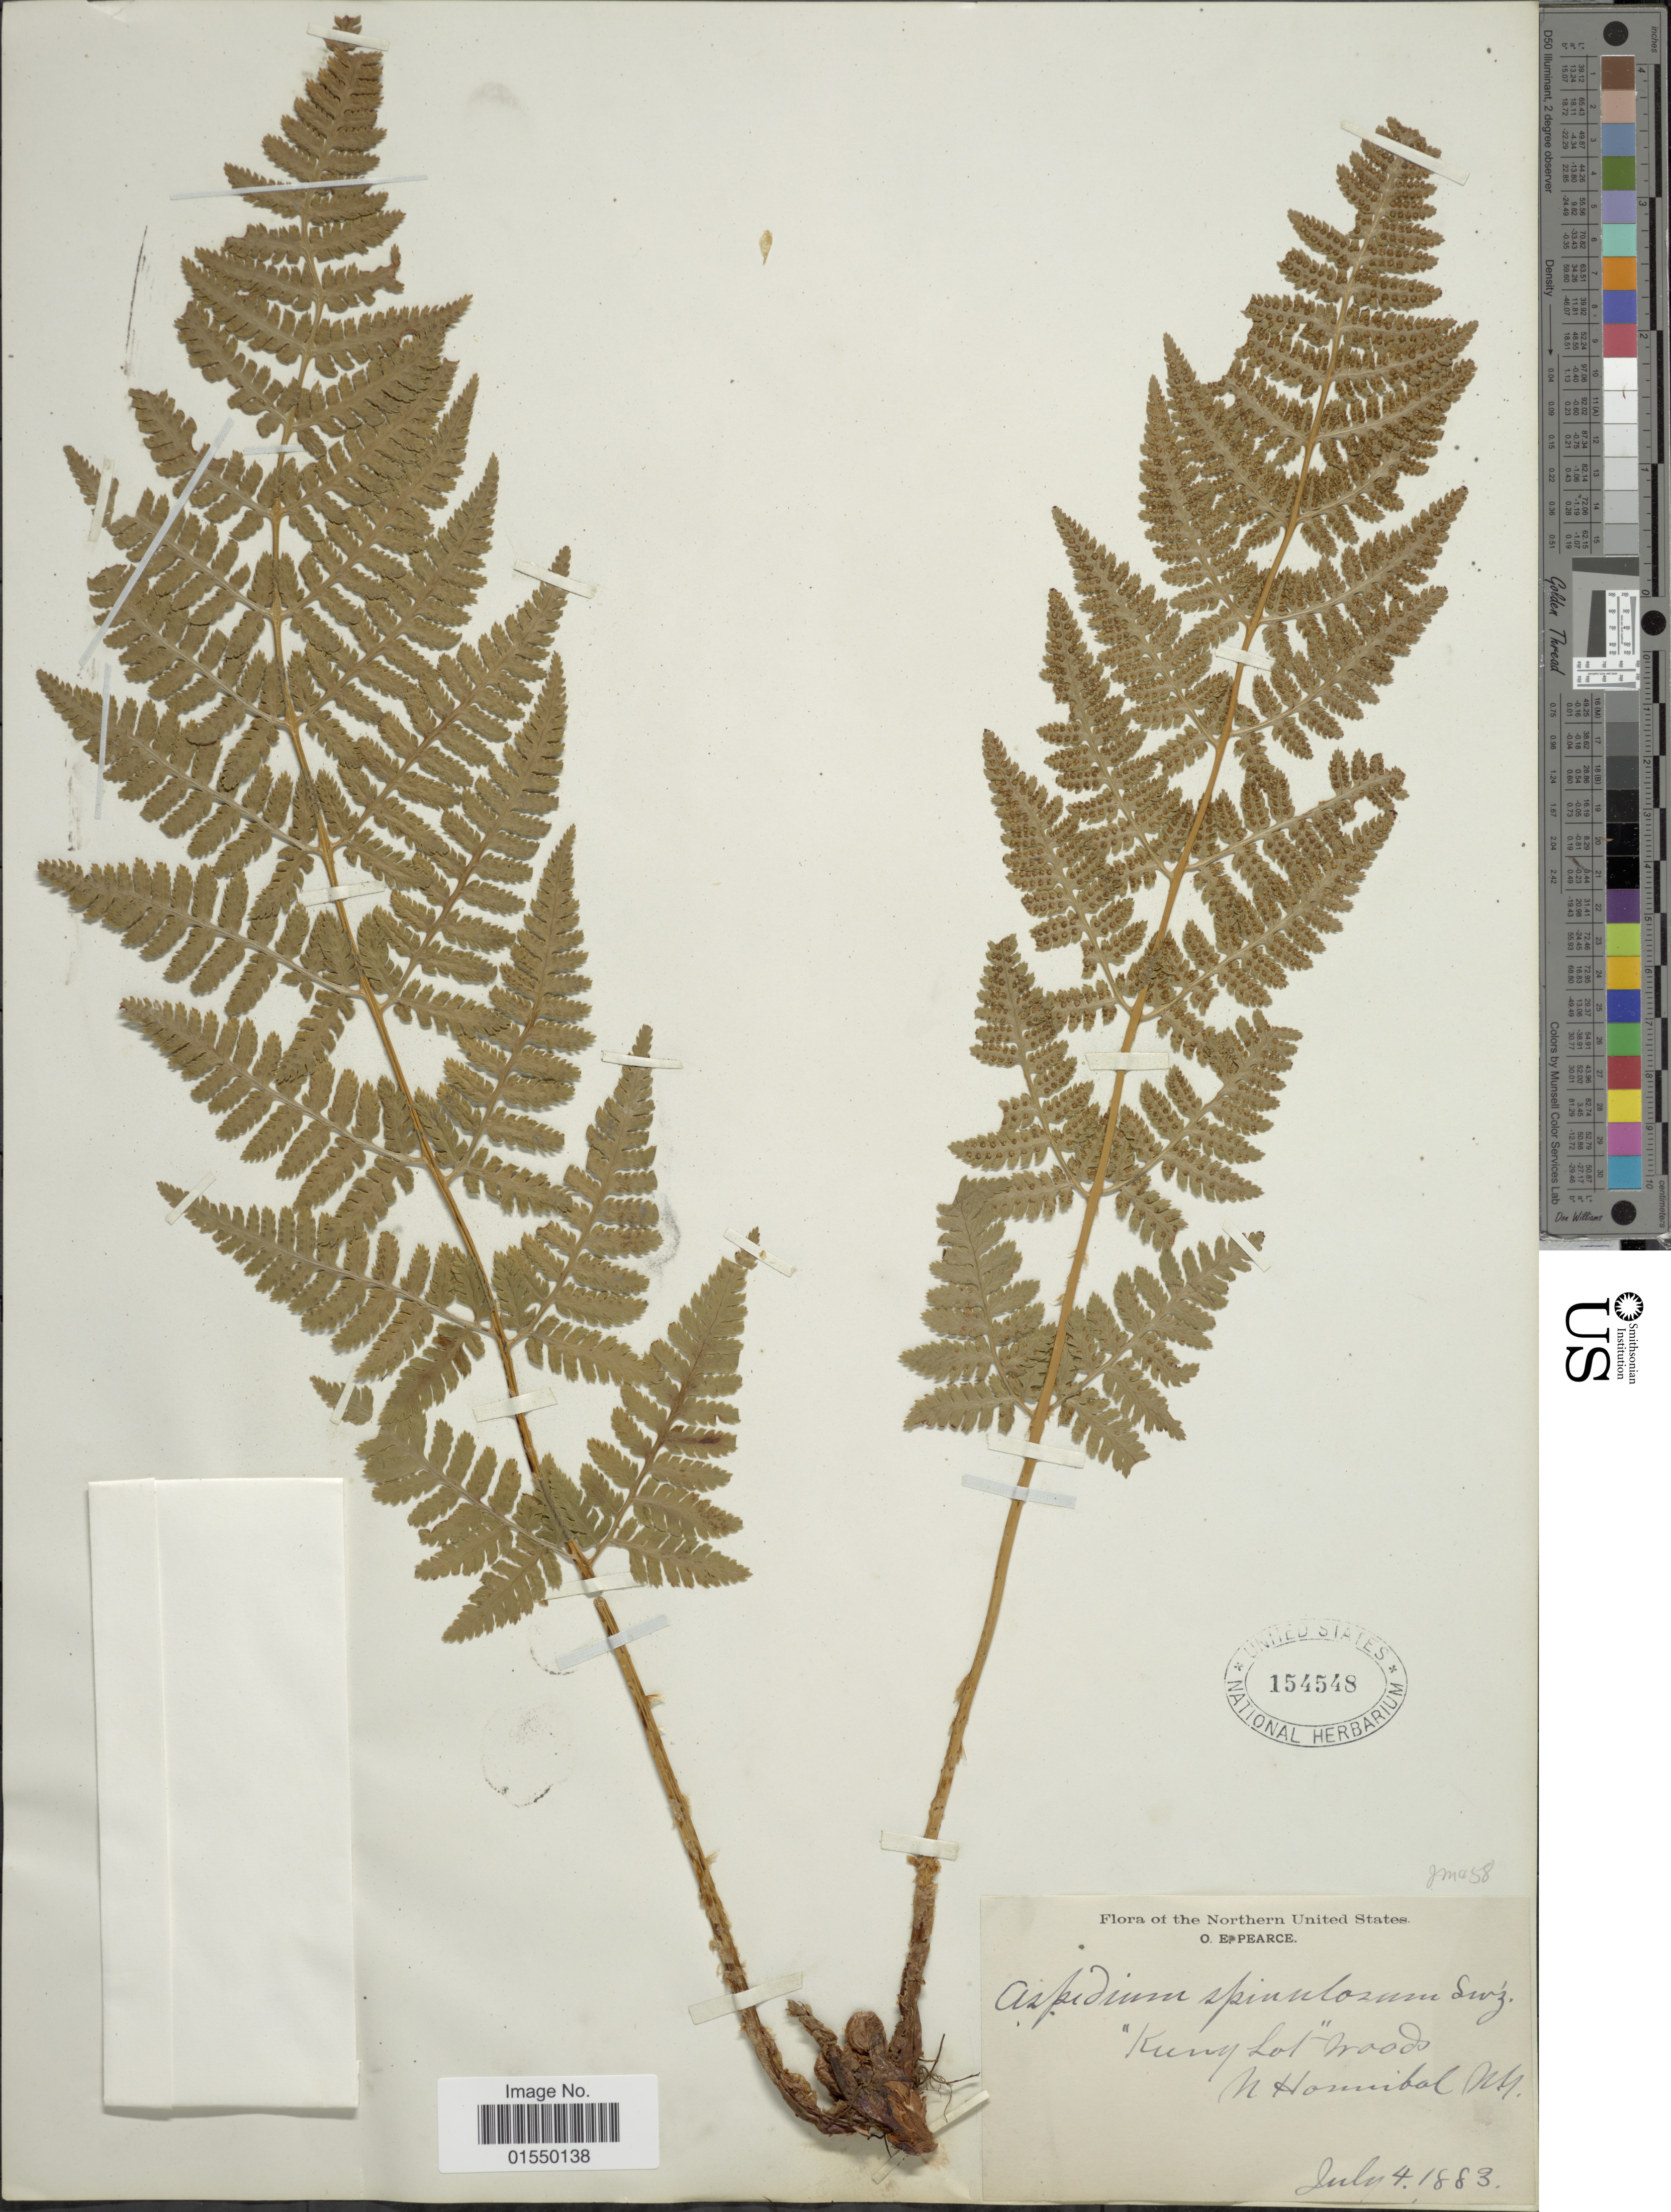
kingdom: Plantae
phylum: Tracheophyta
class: Polypodiopsida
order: Polypodiales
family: Dryopteridaceae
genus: Dryopteris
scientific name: Dryopteris carthusiana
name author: (Villars) H.P. Fuchs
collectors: O. E. Pearce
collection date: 1883-07-04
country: United States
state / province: New York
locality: Kung Lot Woods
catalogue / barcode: US 154548